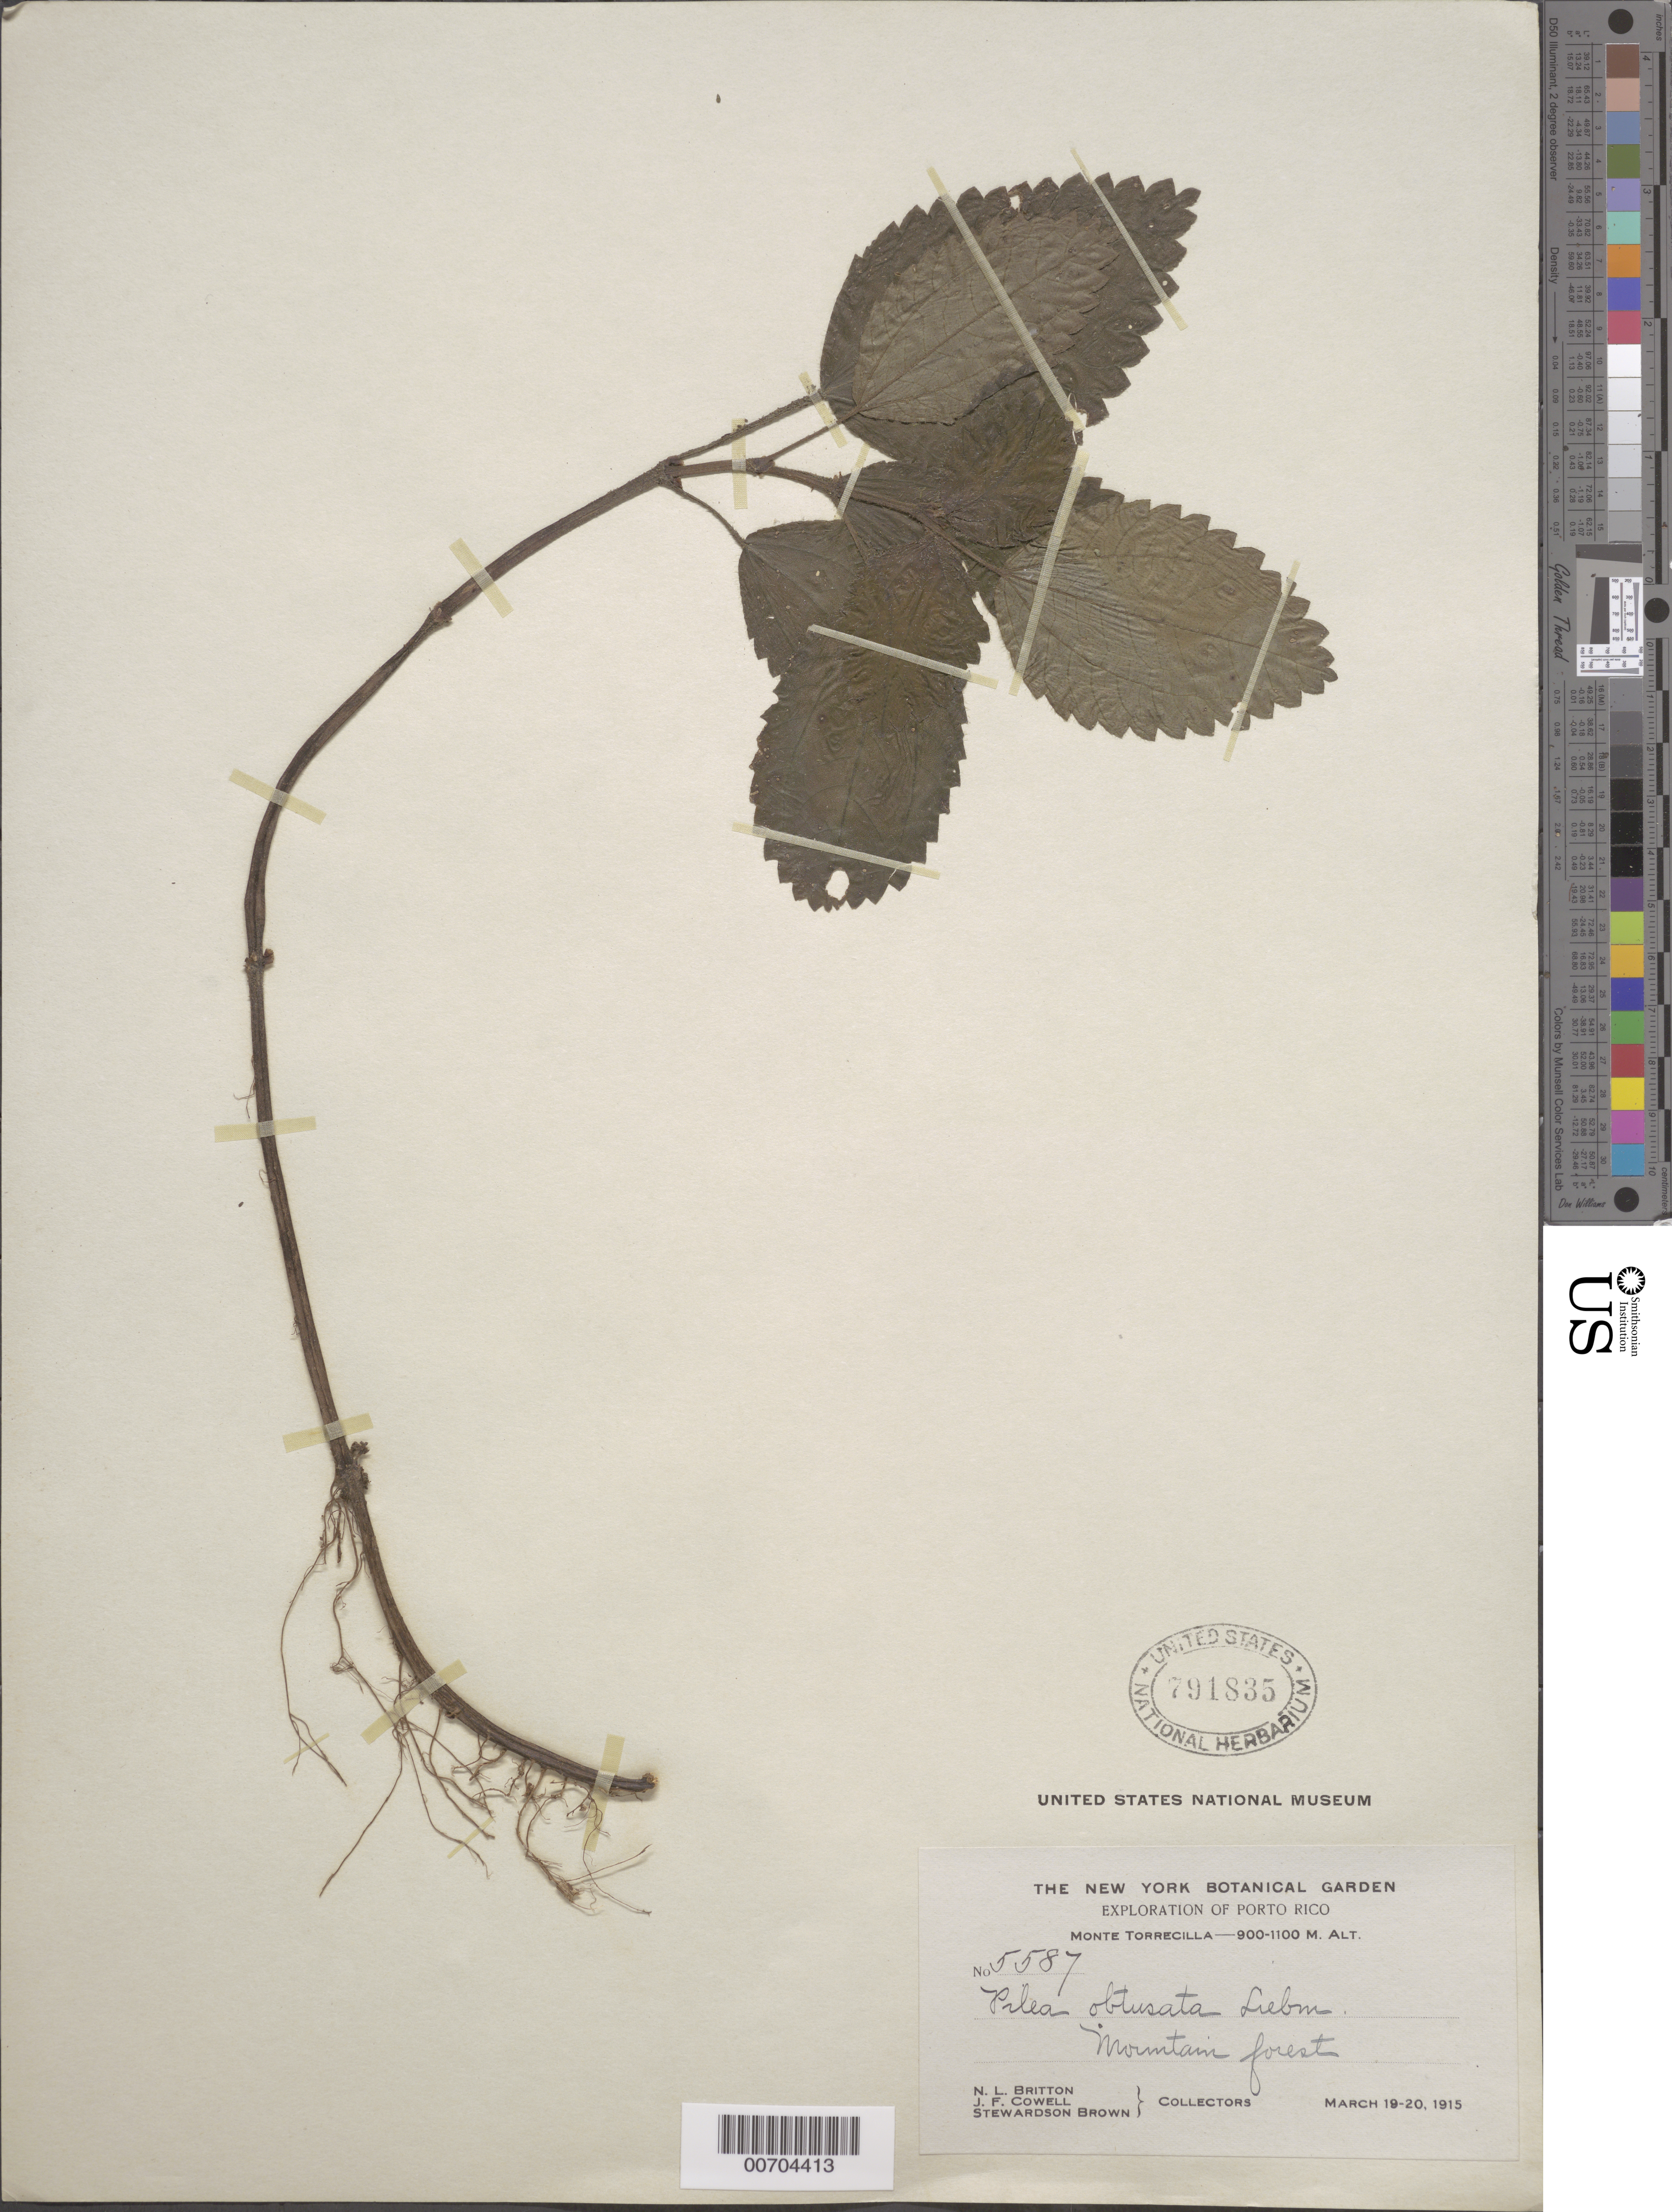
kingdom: Plantae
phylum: Tracheophyta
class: Magnoliopsida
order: Rosales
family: Urticaceae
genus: Pilea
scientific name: Pilea obtusata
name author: Liebm.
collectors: N. Britton, J. F. Cowell & S. Brown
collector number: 5587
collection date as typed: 19 Mar 1915 to 20 Mar 1915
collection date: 1915-03-19/1915-03-20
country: Puerto Rico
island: Greater Antilles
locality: Monte Torrecilla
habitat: Mountain forest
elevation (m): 900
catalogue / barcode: US 791835